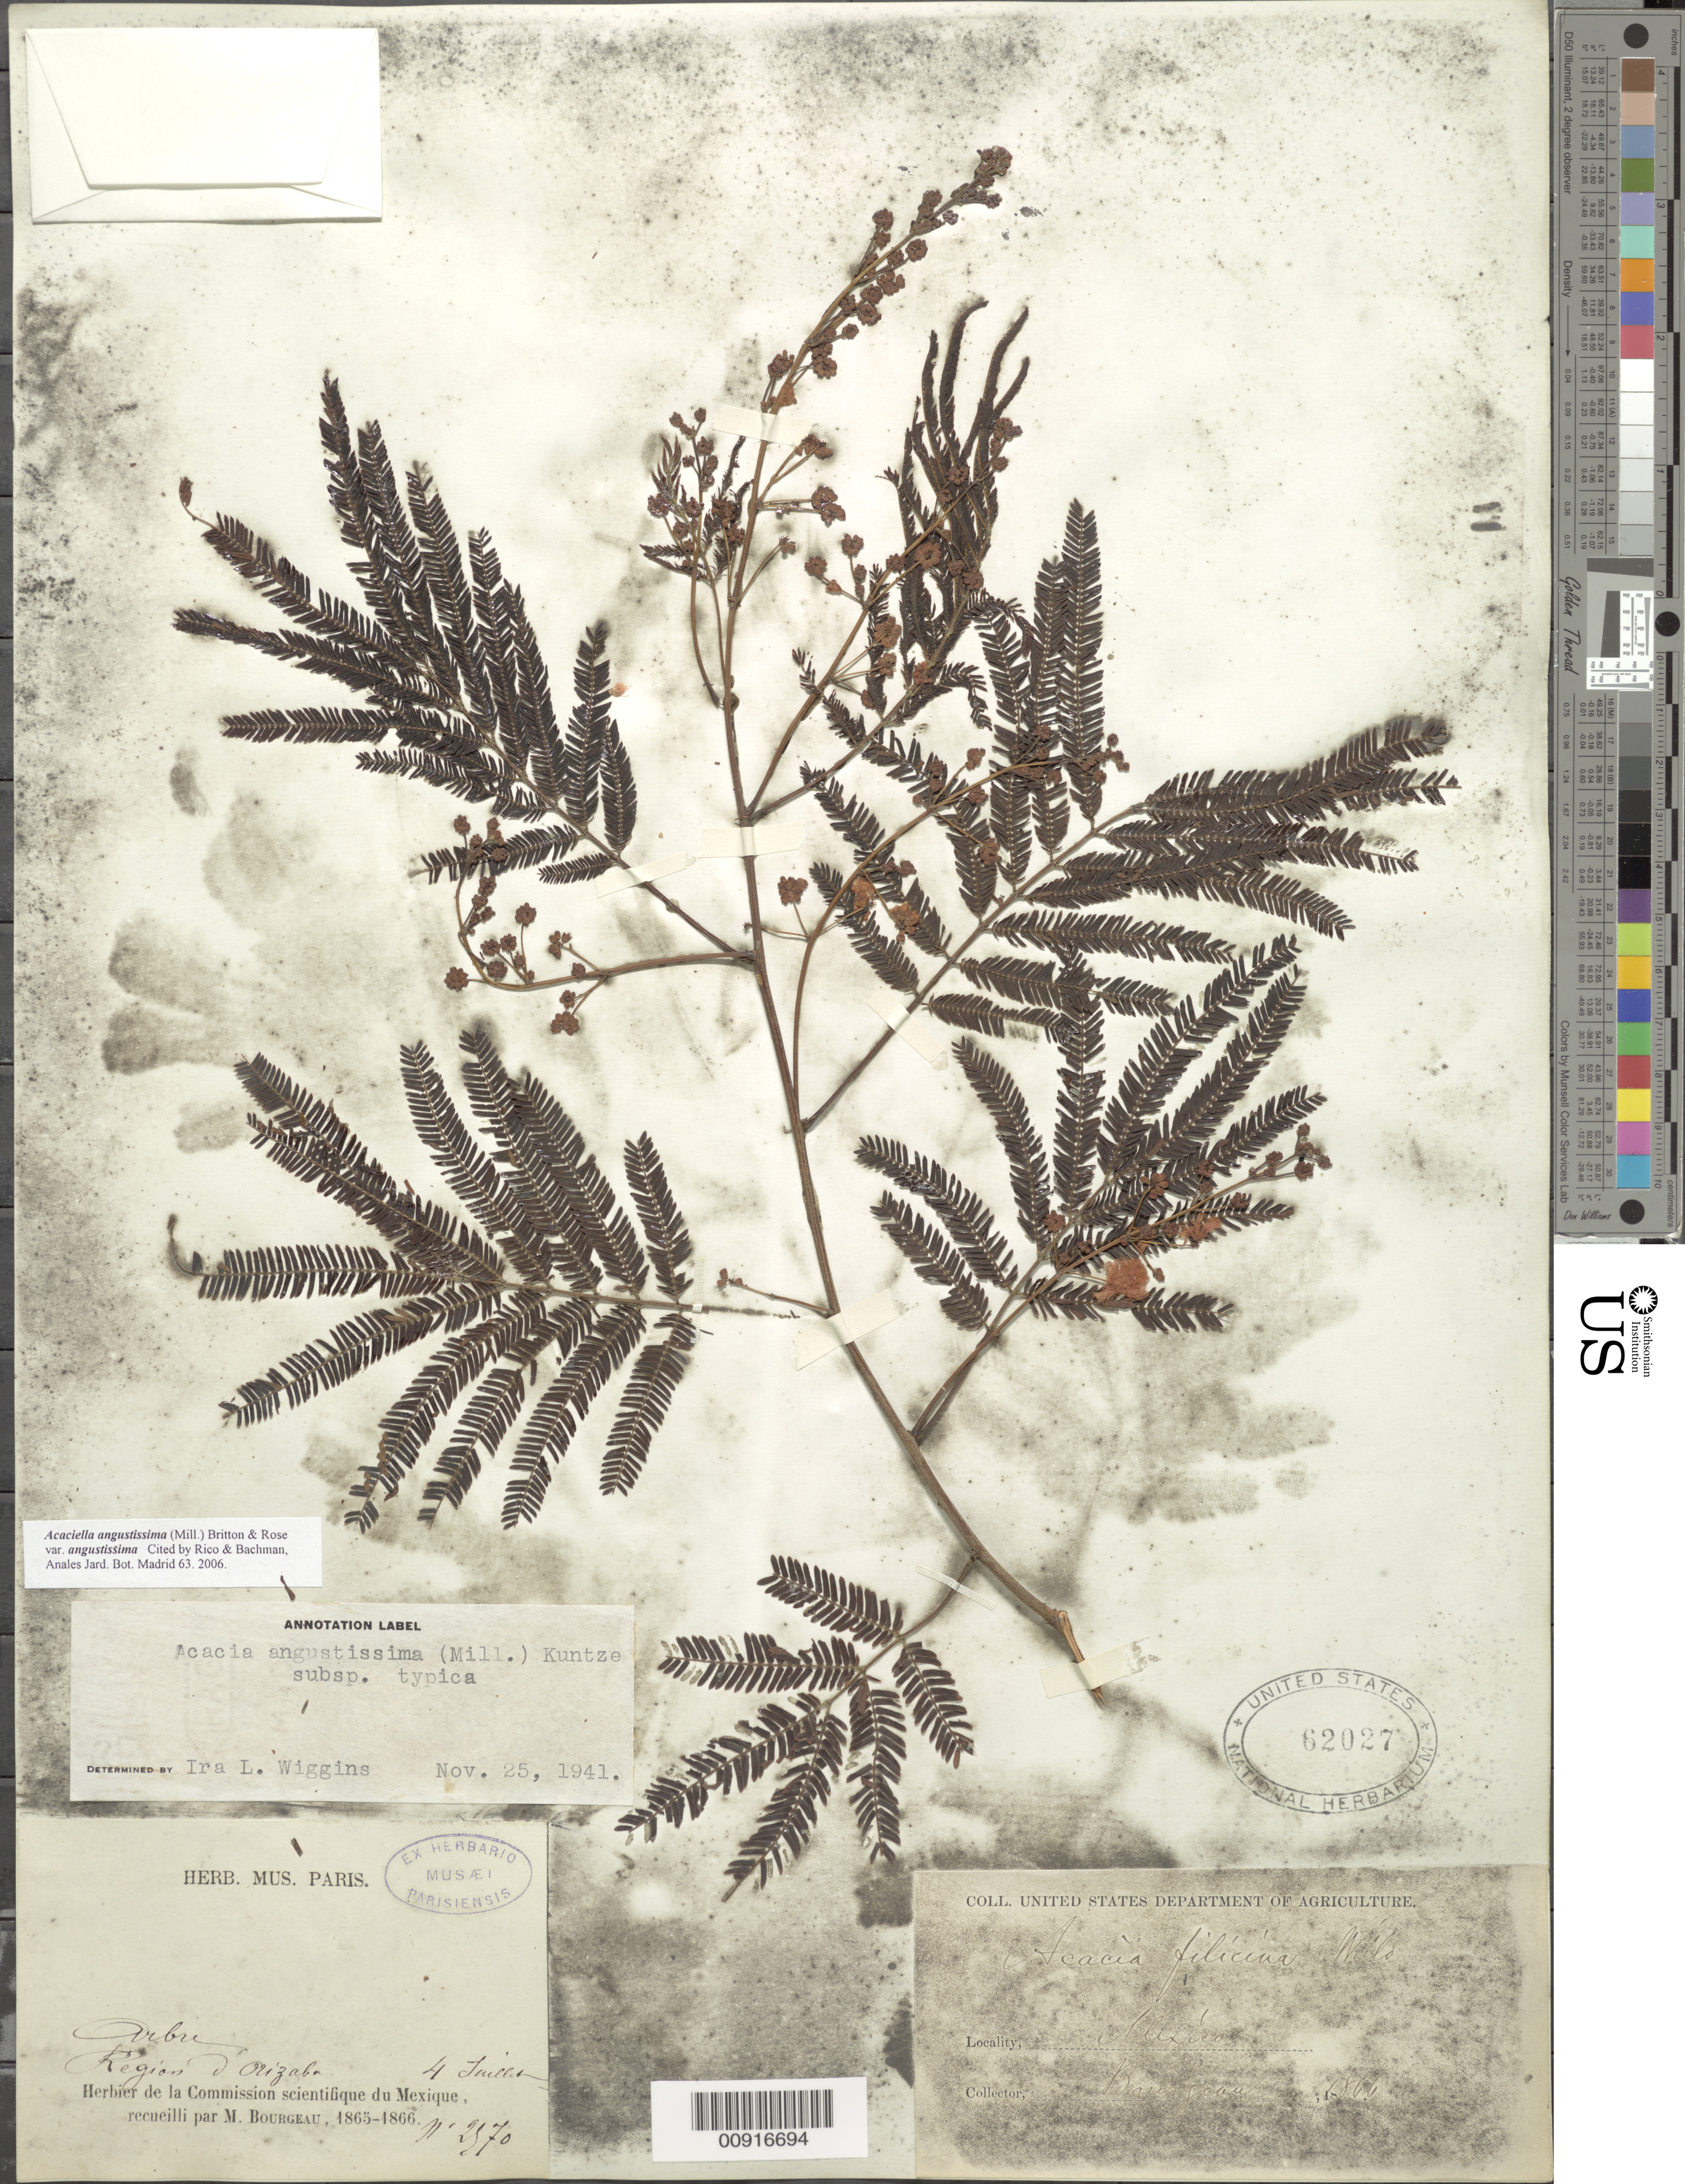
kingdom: Plantae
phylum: Tracheophyta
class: Magnoliopsida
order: Fabales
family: Fabaceae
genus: Acaciella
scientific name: Acaciella angustissima var. angustissima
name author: (Mill.) Britton & Rose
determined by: Rico, L.; Bachman, --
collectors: E. Bourgeau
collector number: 2570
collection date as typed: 04 Jul 1866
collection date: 1866-07-04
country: Mexico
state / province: Veracruz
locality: region d'Orizaba.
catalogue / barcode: US 62027